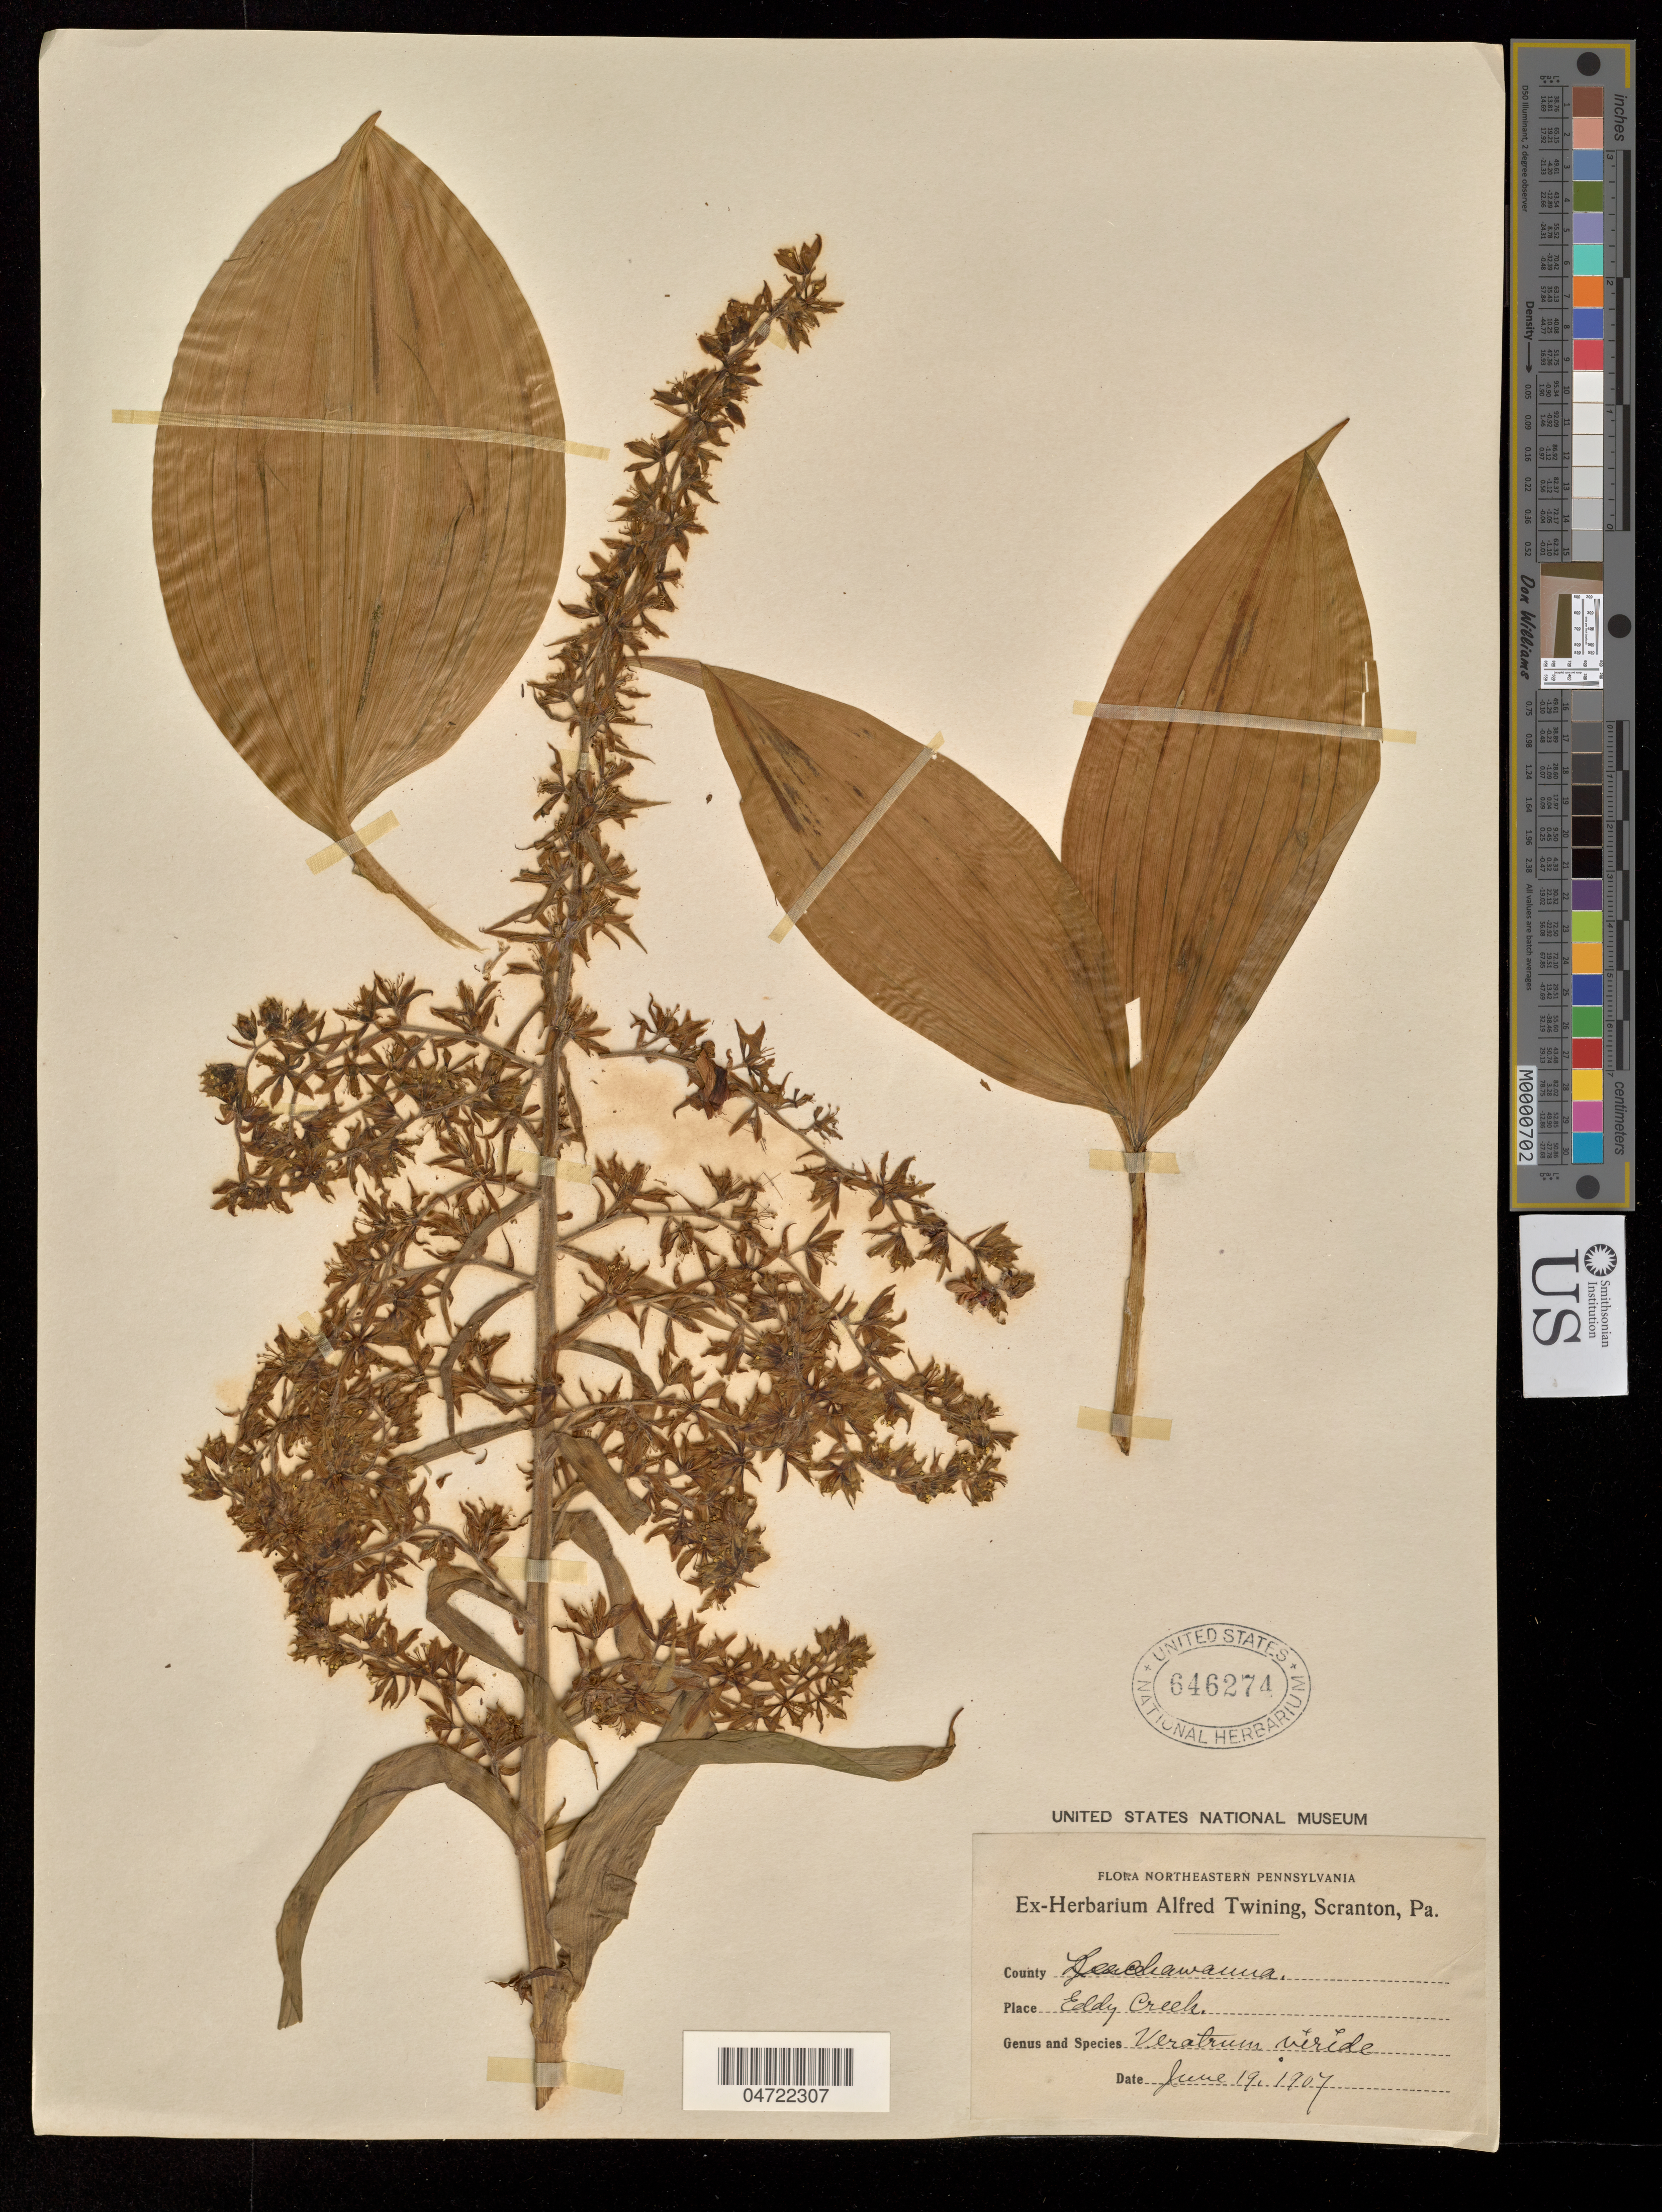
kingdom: Plantae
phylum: Tracheophyta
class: Liliopsida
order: Liliales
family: Melanthiaceae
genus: Veratrum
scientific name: Veratrum viride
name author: Aiton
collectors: Ex herb. Alfred Twining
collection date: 1907-05-23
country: United States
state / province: Pennsylvania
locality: County Luzerne. Campbell's Ledge.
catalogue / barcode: US 646274